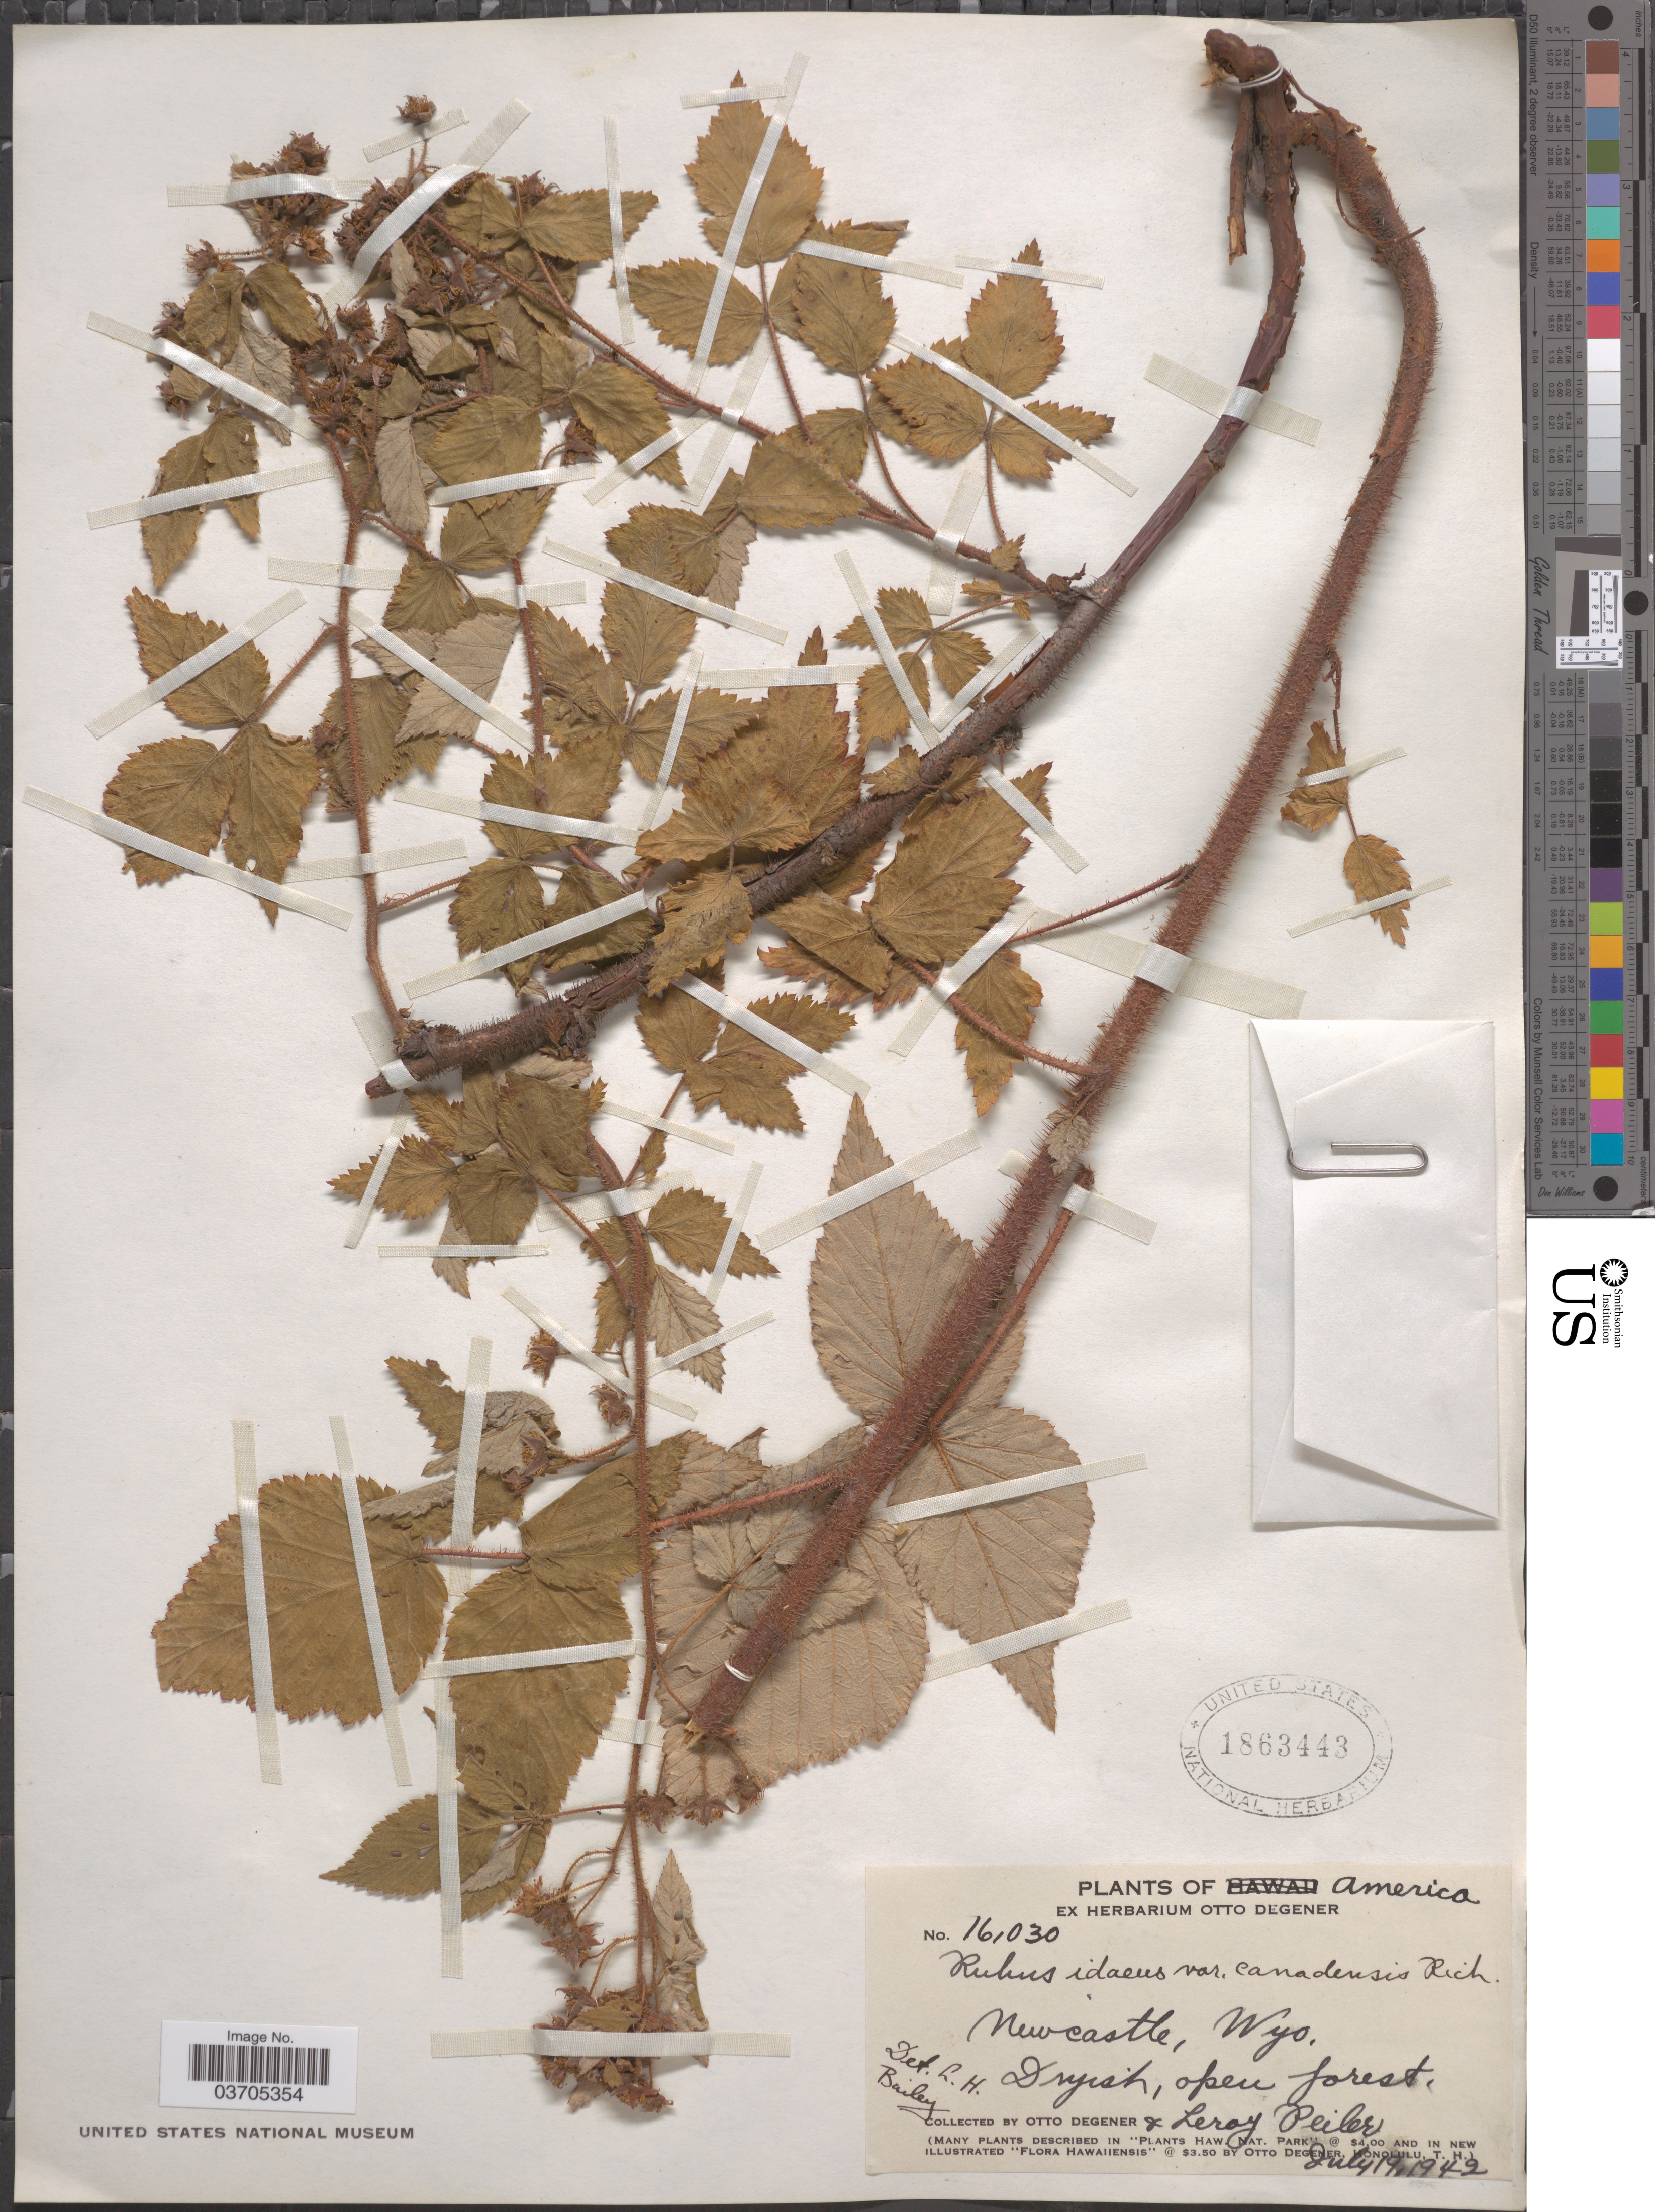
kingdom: Plantae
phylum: Tracheophyta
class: Magnoliopsida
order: Rosales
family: Rosaceae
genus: Rubus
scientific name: Rubus idaeus var. canadensis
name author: Richardson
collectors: O. Degener & L. Peiler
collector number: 16030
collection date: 1949-07-19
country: United States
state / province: Wyoming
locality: Newcastle.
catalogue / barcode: US 1863443